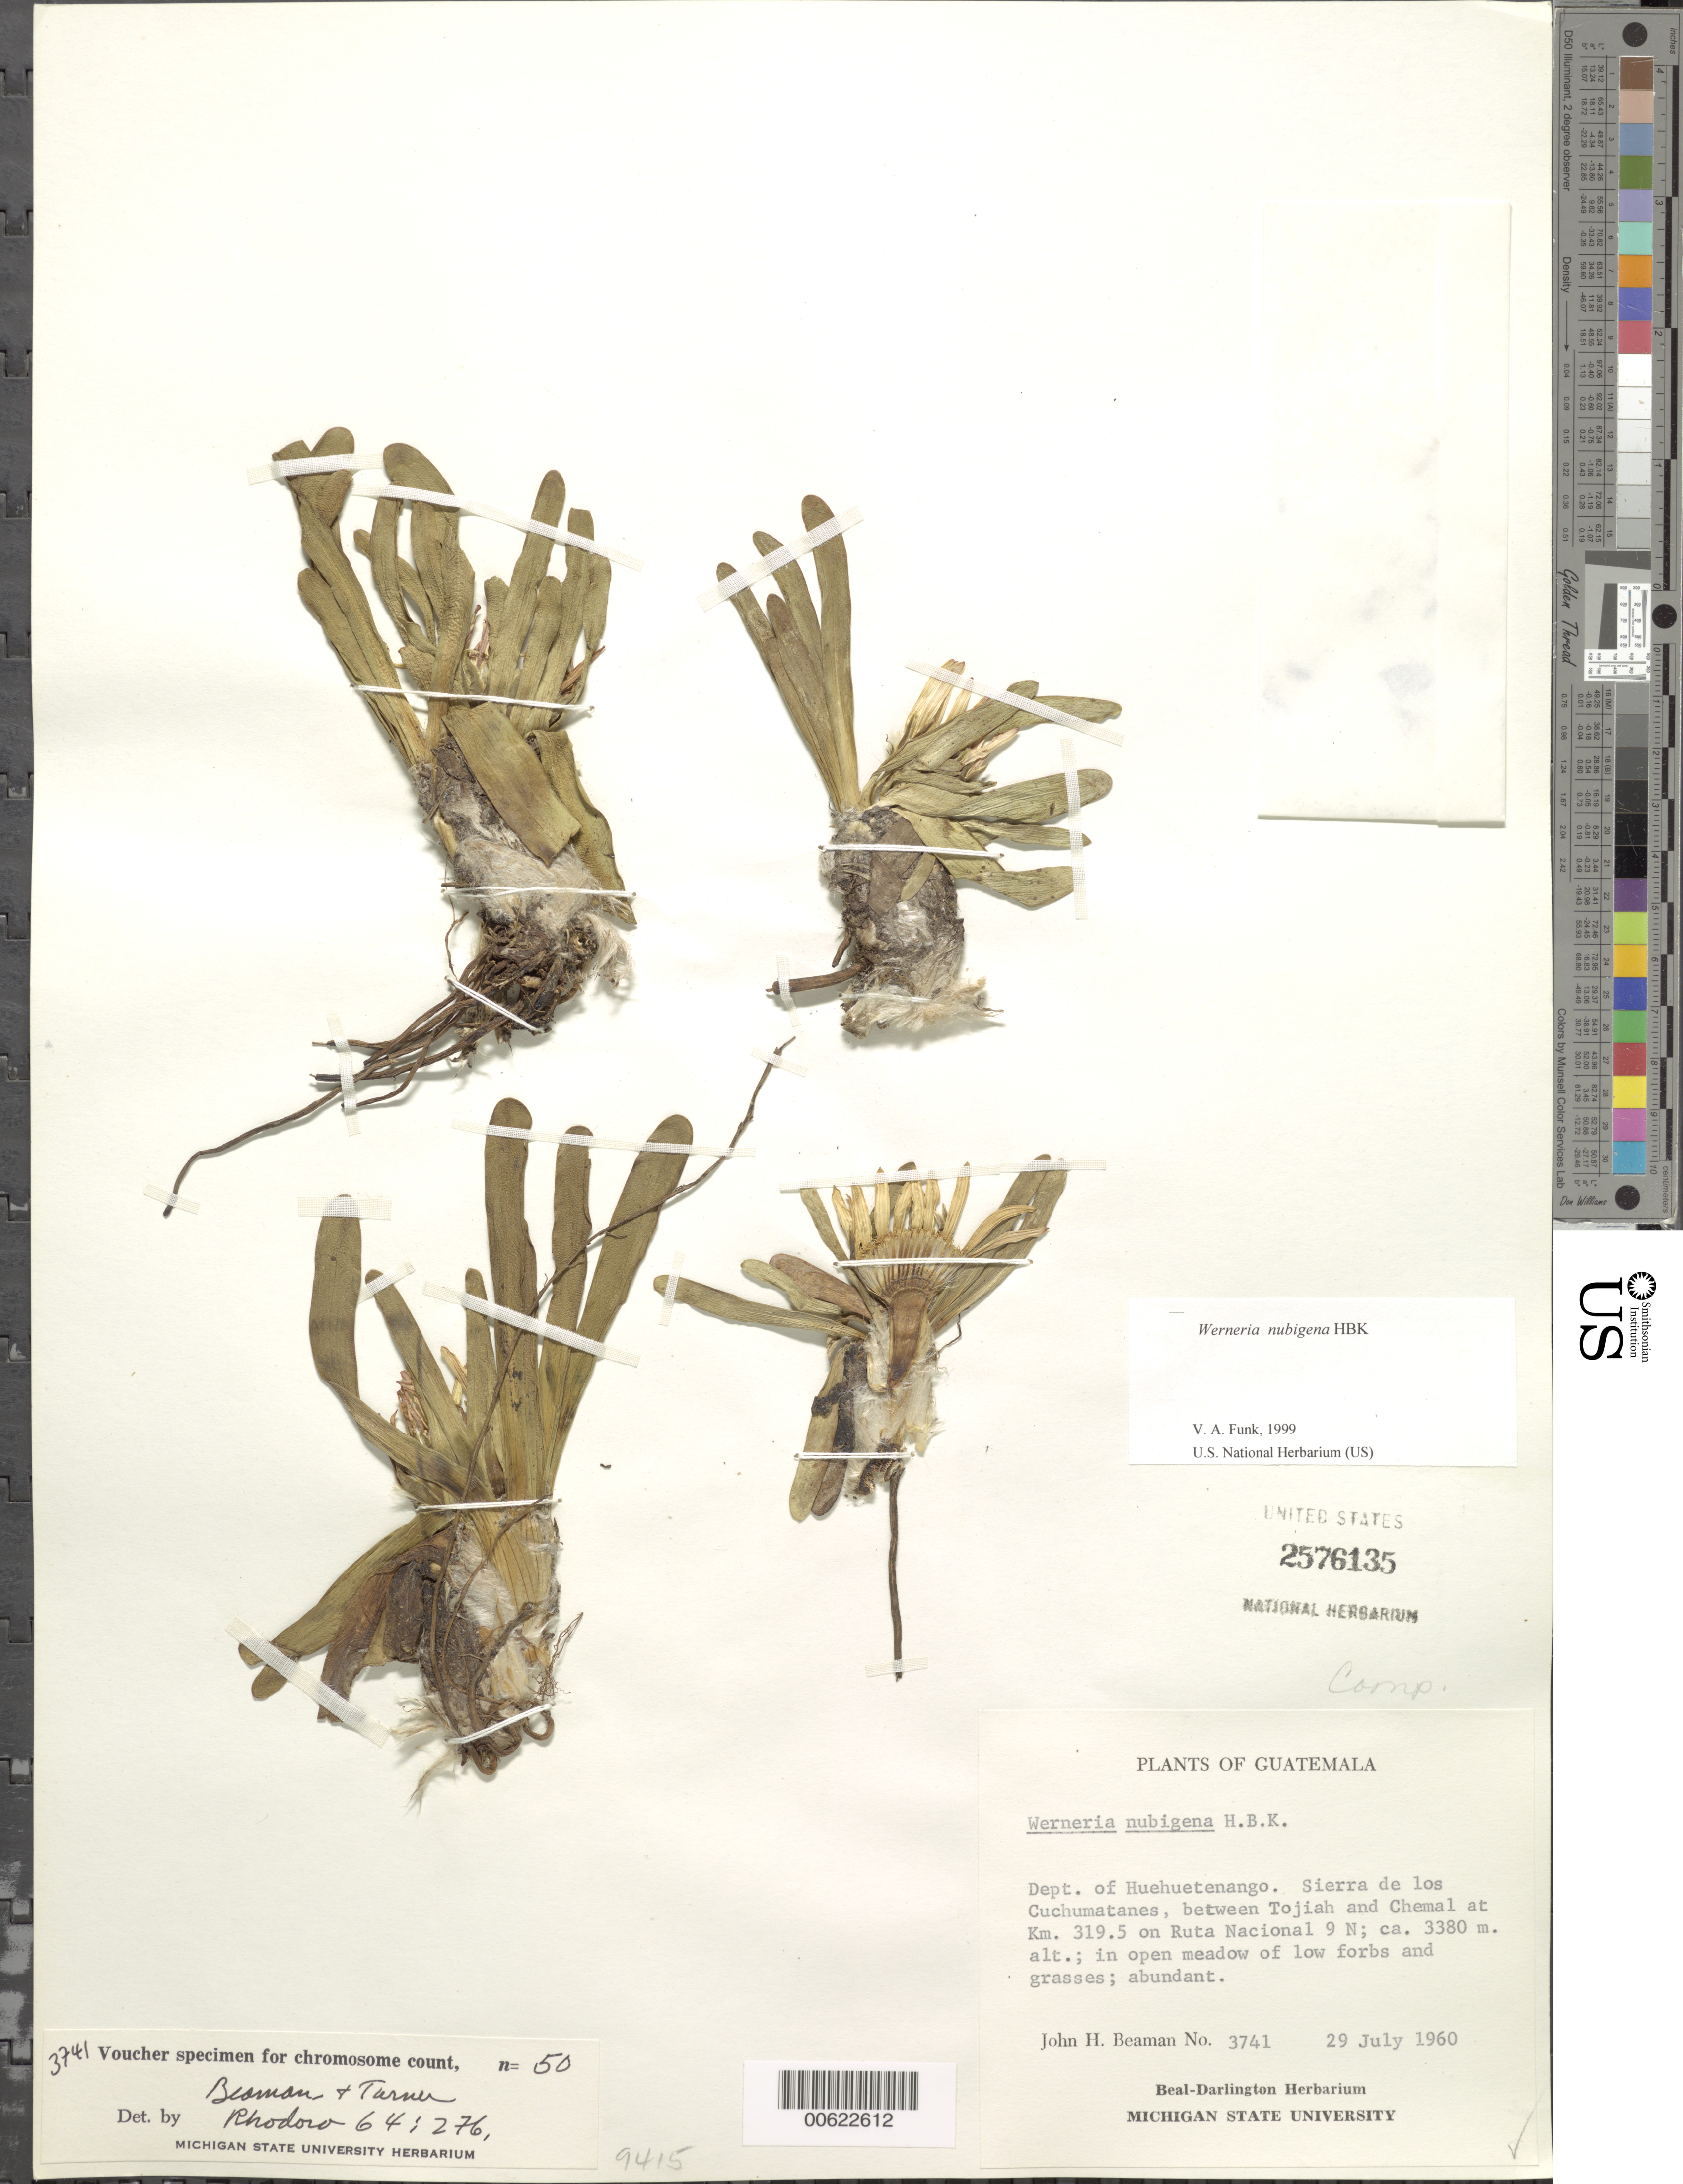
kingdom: Plantae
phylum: Tracheophyta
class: Magnoliopsida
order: Asterales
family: Asteraceae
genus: Werneria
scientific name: Werneria nubigena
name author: Kunth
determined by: Funk, Vicki A., (BOT), Smithsonian Institution - National Museum of Natural History (UNITED STATES)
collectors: J. H. Beaman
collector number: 3741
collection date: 1960-07-29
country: Guatemala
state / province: Huehuetenango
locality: Sierra de los Cuchumatanes, between Tojiah and Chemal at km 319.5 on Ruta Nacional 9 N.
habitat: Open meadow of low forbs and grasses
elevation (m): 33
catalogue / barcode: US 2576135